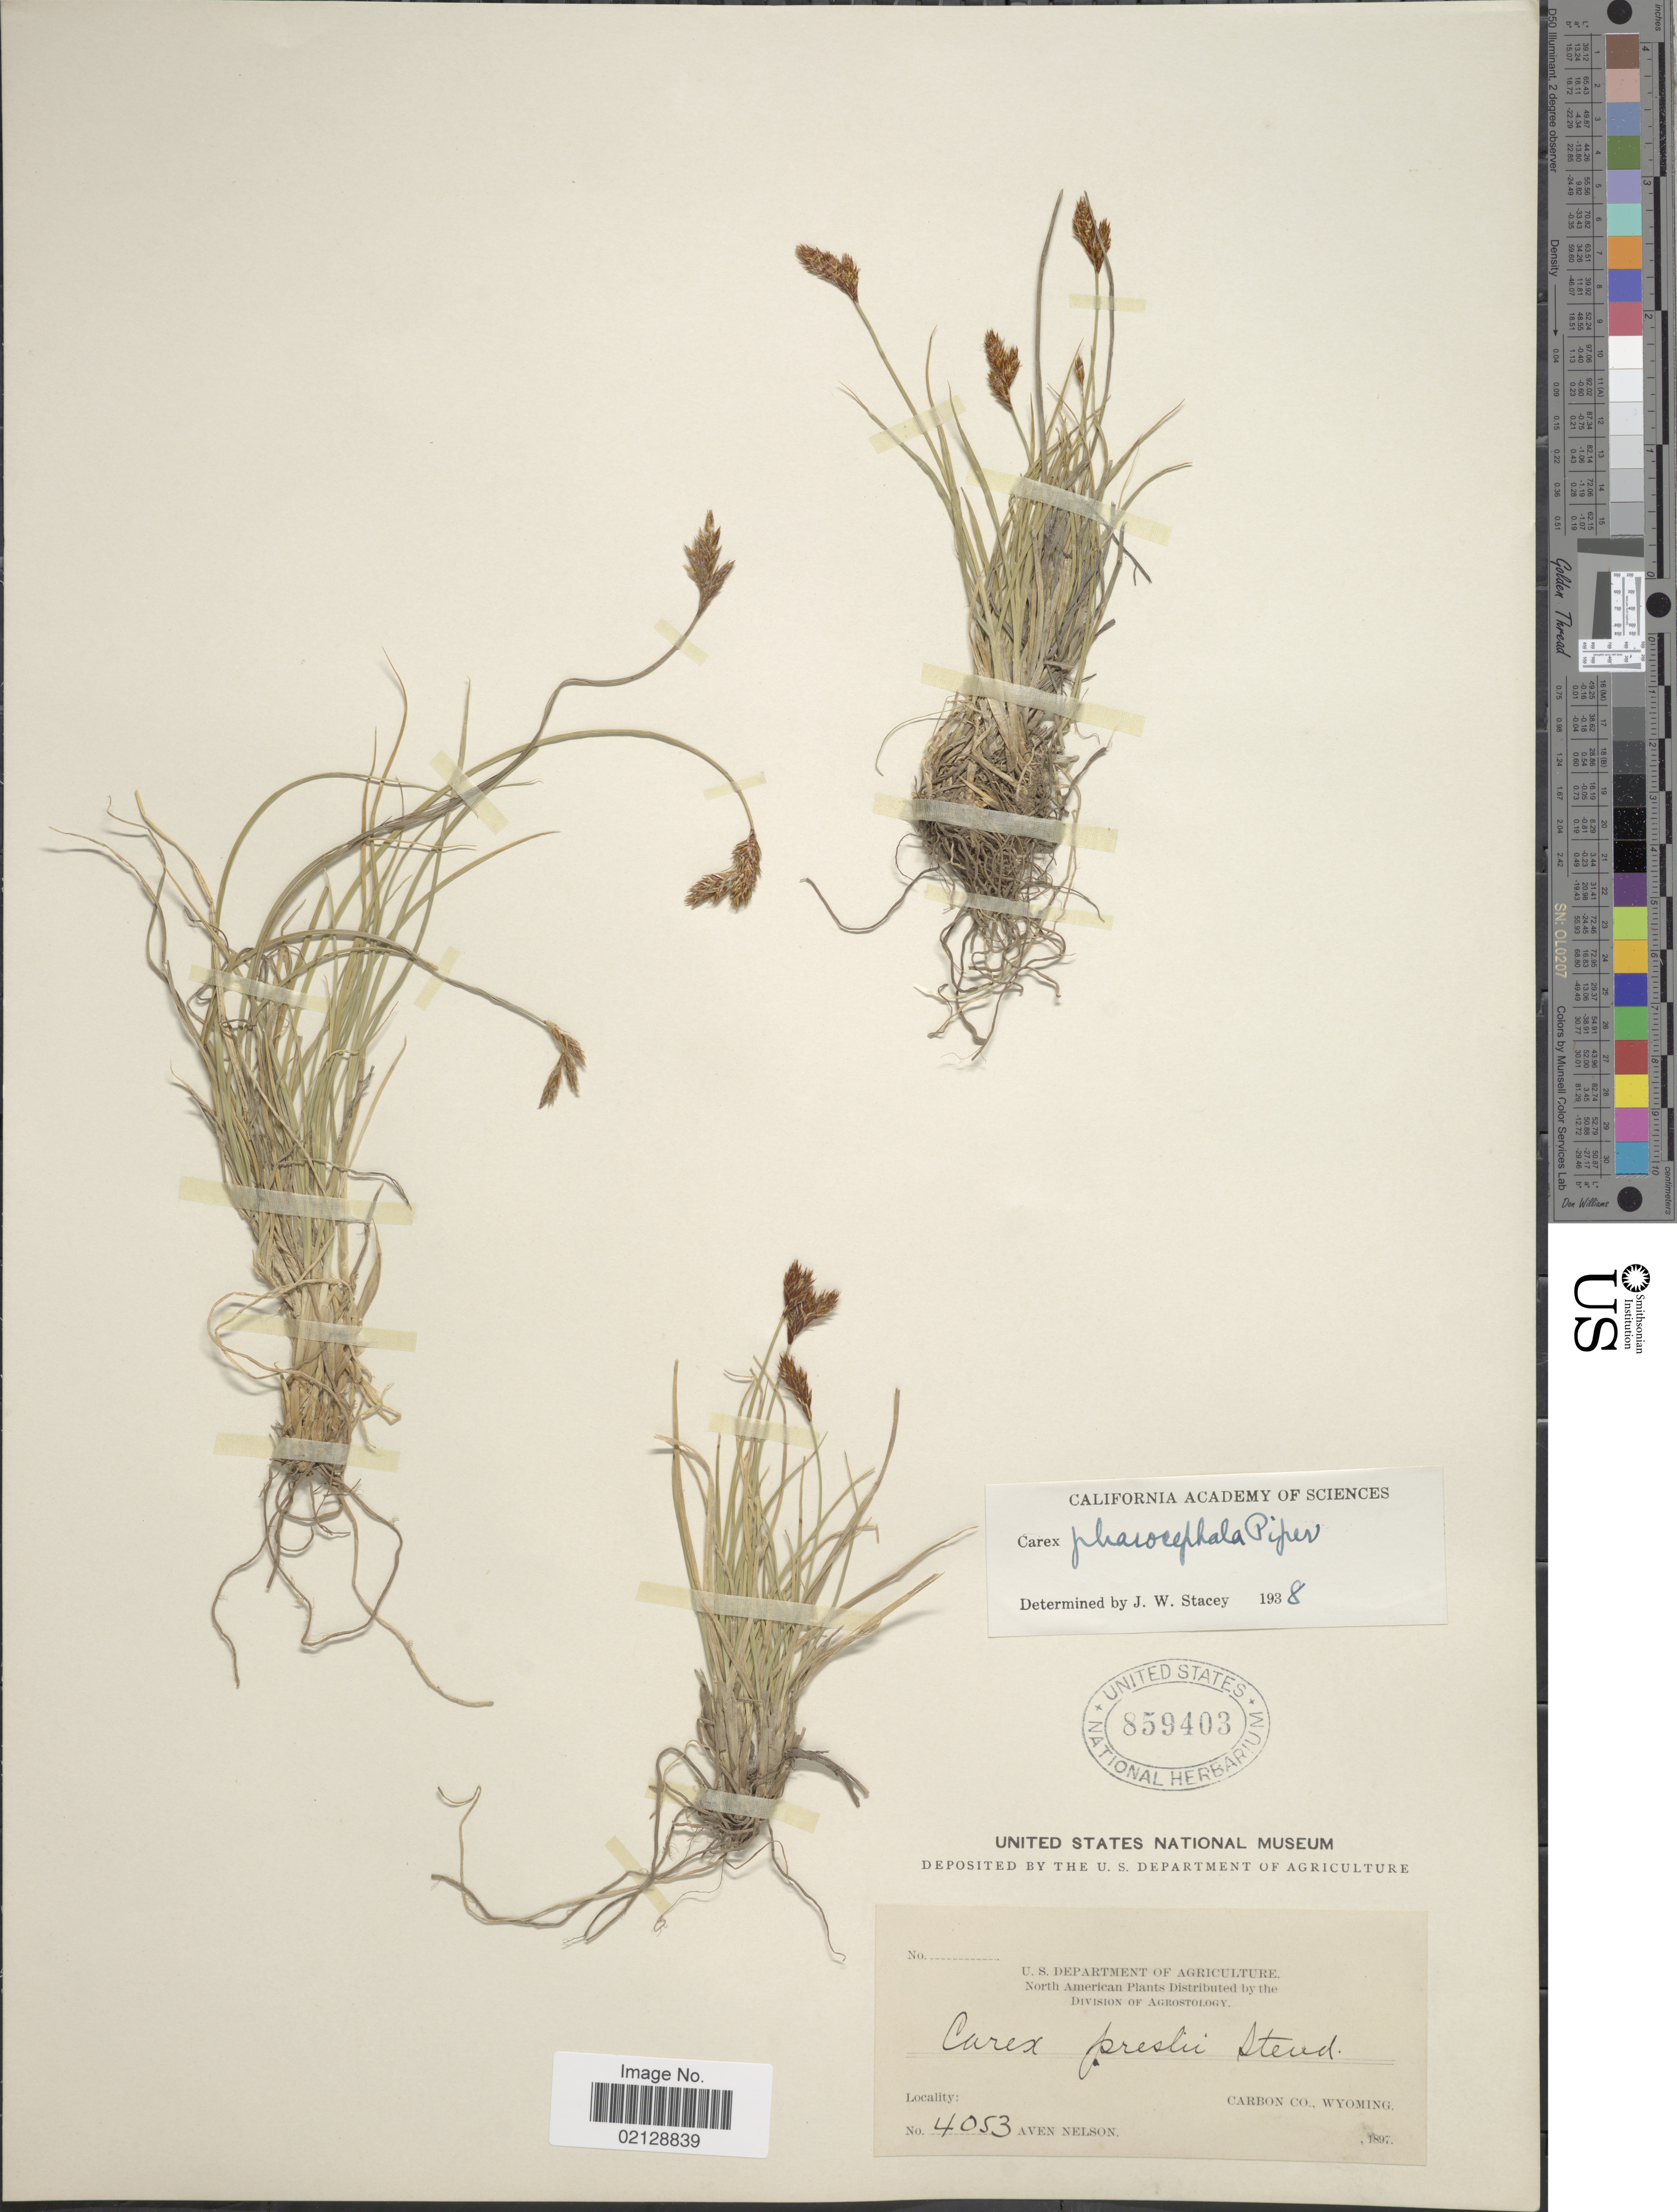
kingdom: Plantae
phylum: Tracheophyta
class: Liliopsida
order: Poales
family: Cyperaceae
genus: Carex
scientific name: Carex phaeocephala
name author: Piper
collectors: A. Nelson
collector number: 4053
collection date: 1897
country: United States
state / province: Wyoming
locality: Carbon Co., Wyoming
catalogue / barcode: US 859403